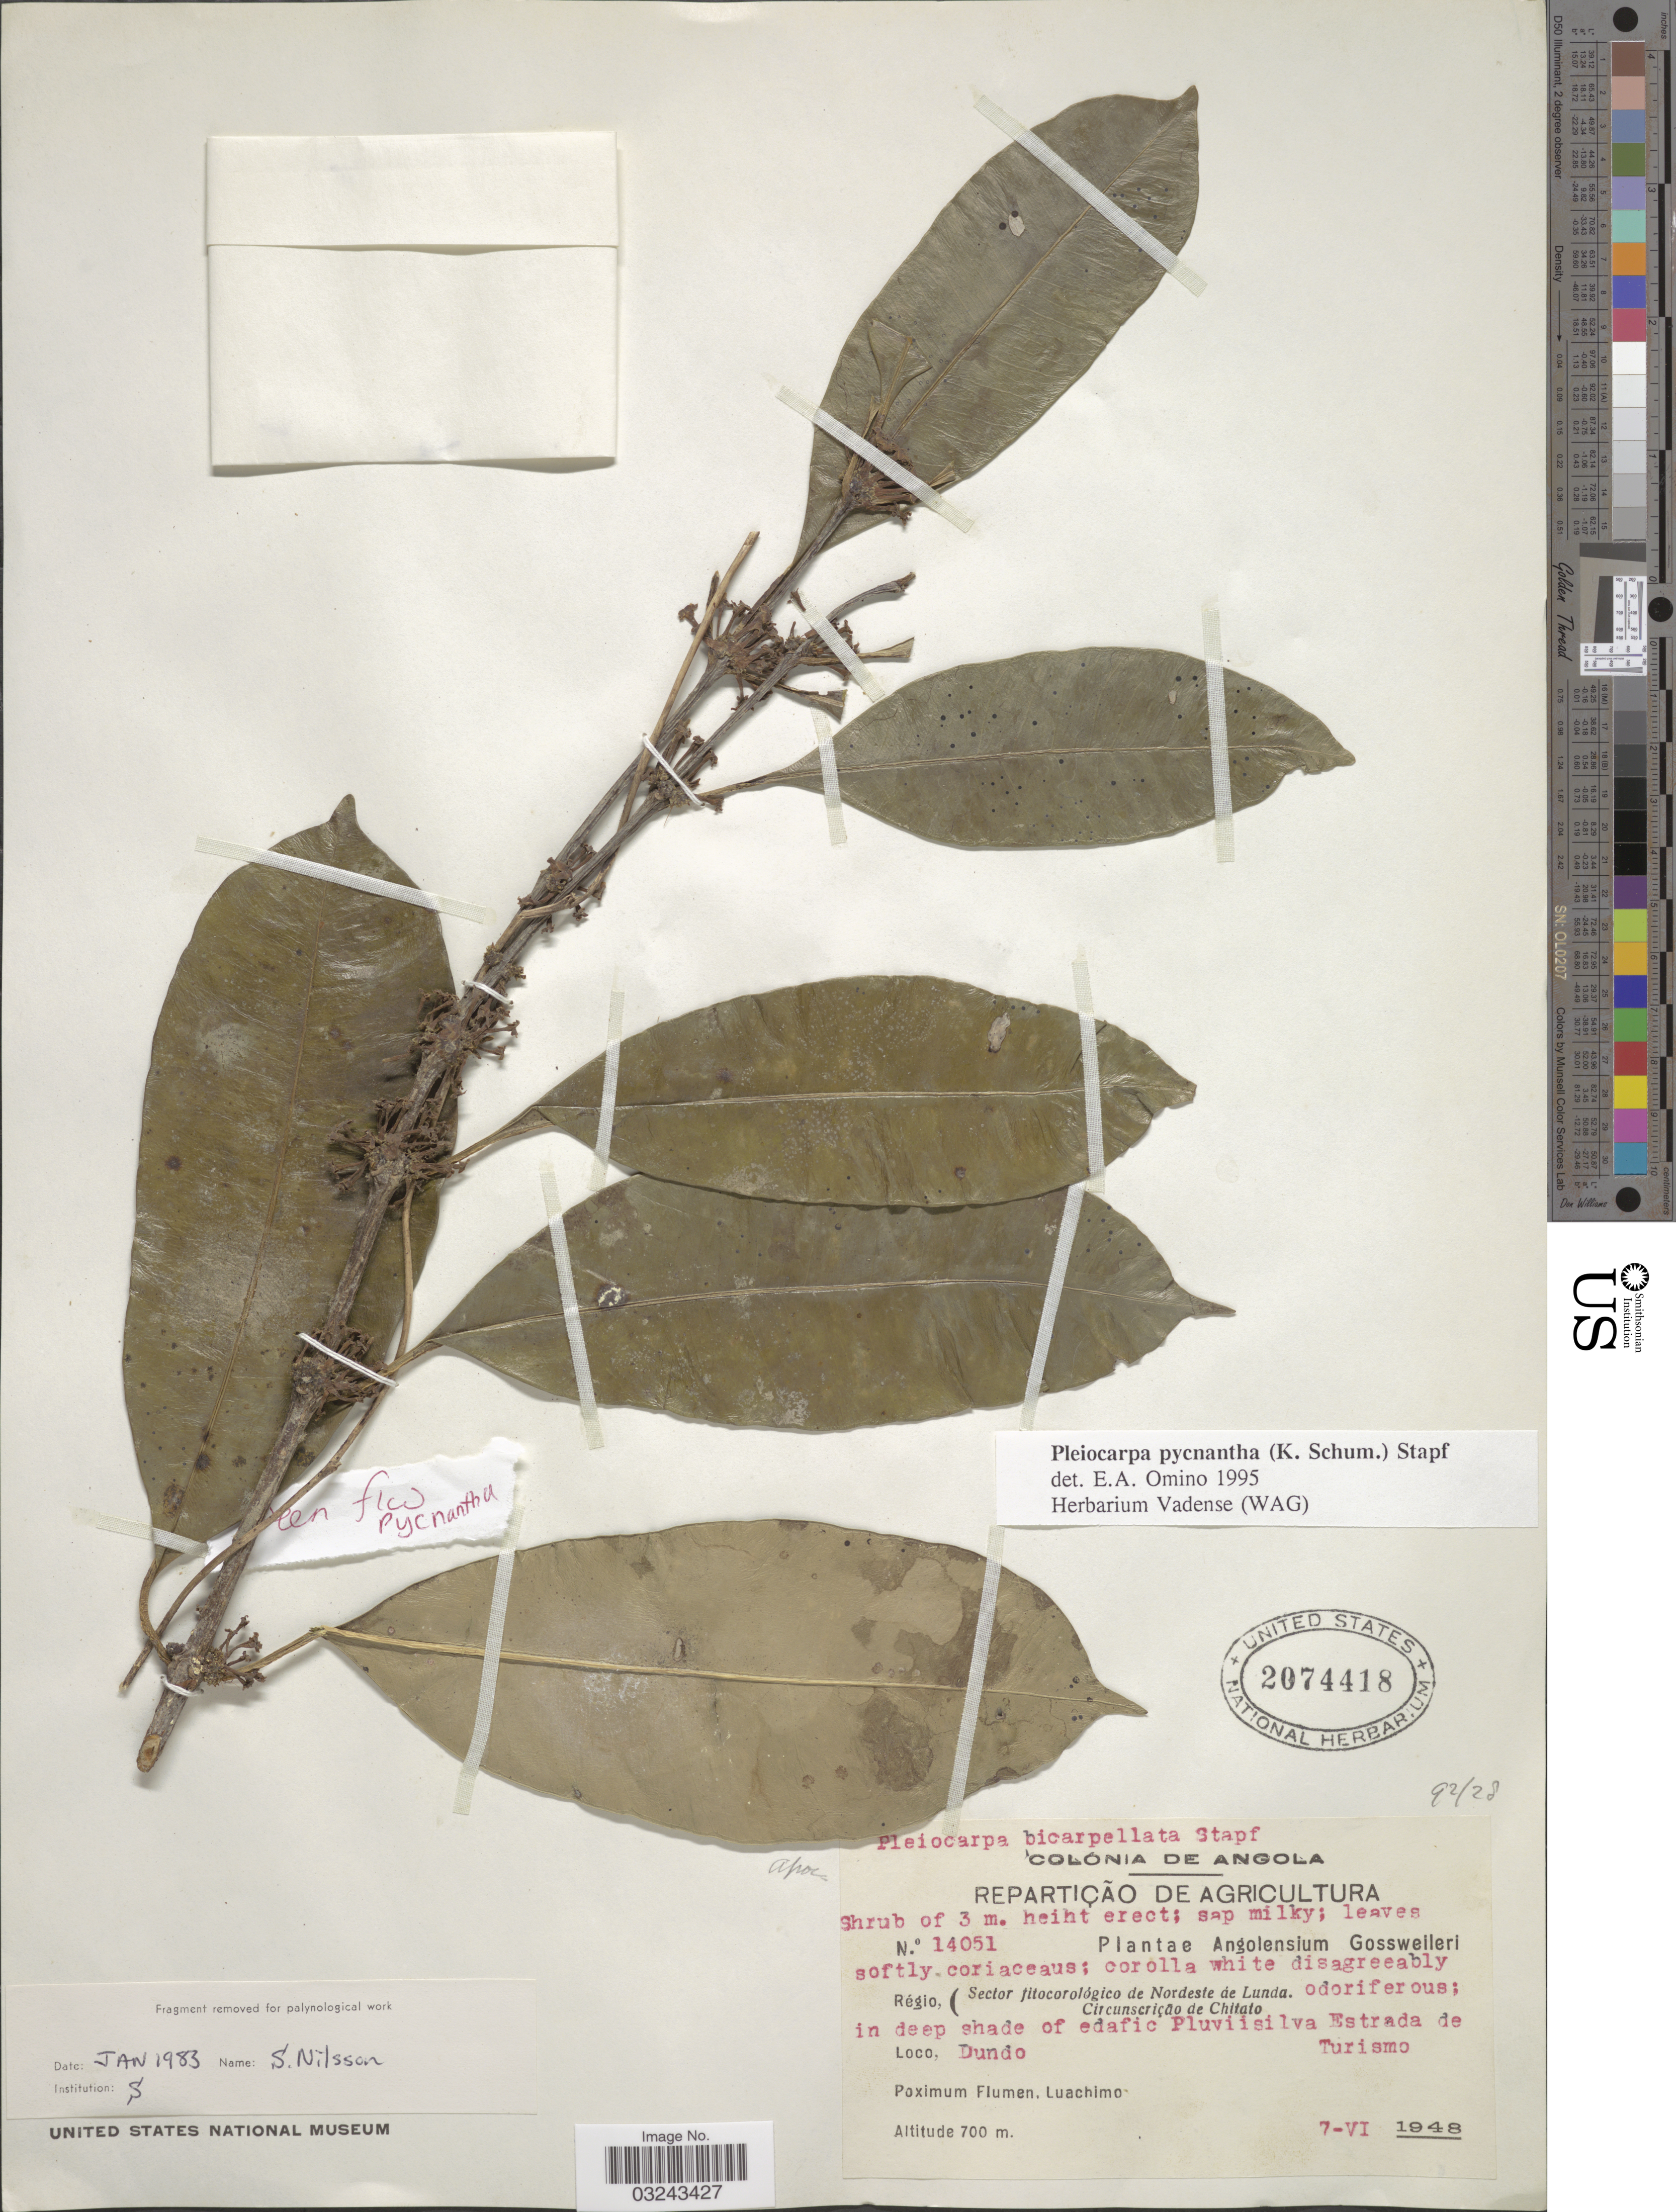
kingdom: Plantae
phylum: Tracheophyta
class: Magnoliopsida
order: Gentianales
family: Apocynaceae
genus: Pleiocarpa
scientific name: Pleiocarpa pycnantha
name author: (K. Schum.) Stapf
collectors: -. Gossweiler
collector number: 14051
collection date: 1948-06-07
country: Angola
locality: Régio, (Sector fitocorológico de Nordeste de Lunda. Circunscrição de Chitato, Dundo.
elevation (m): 700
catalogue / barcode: US 2074418